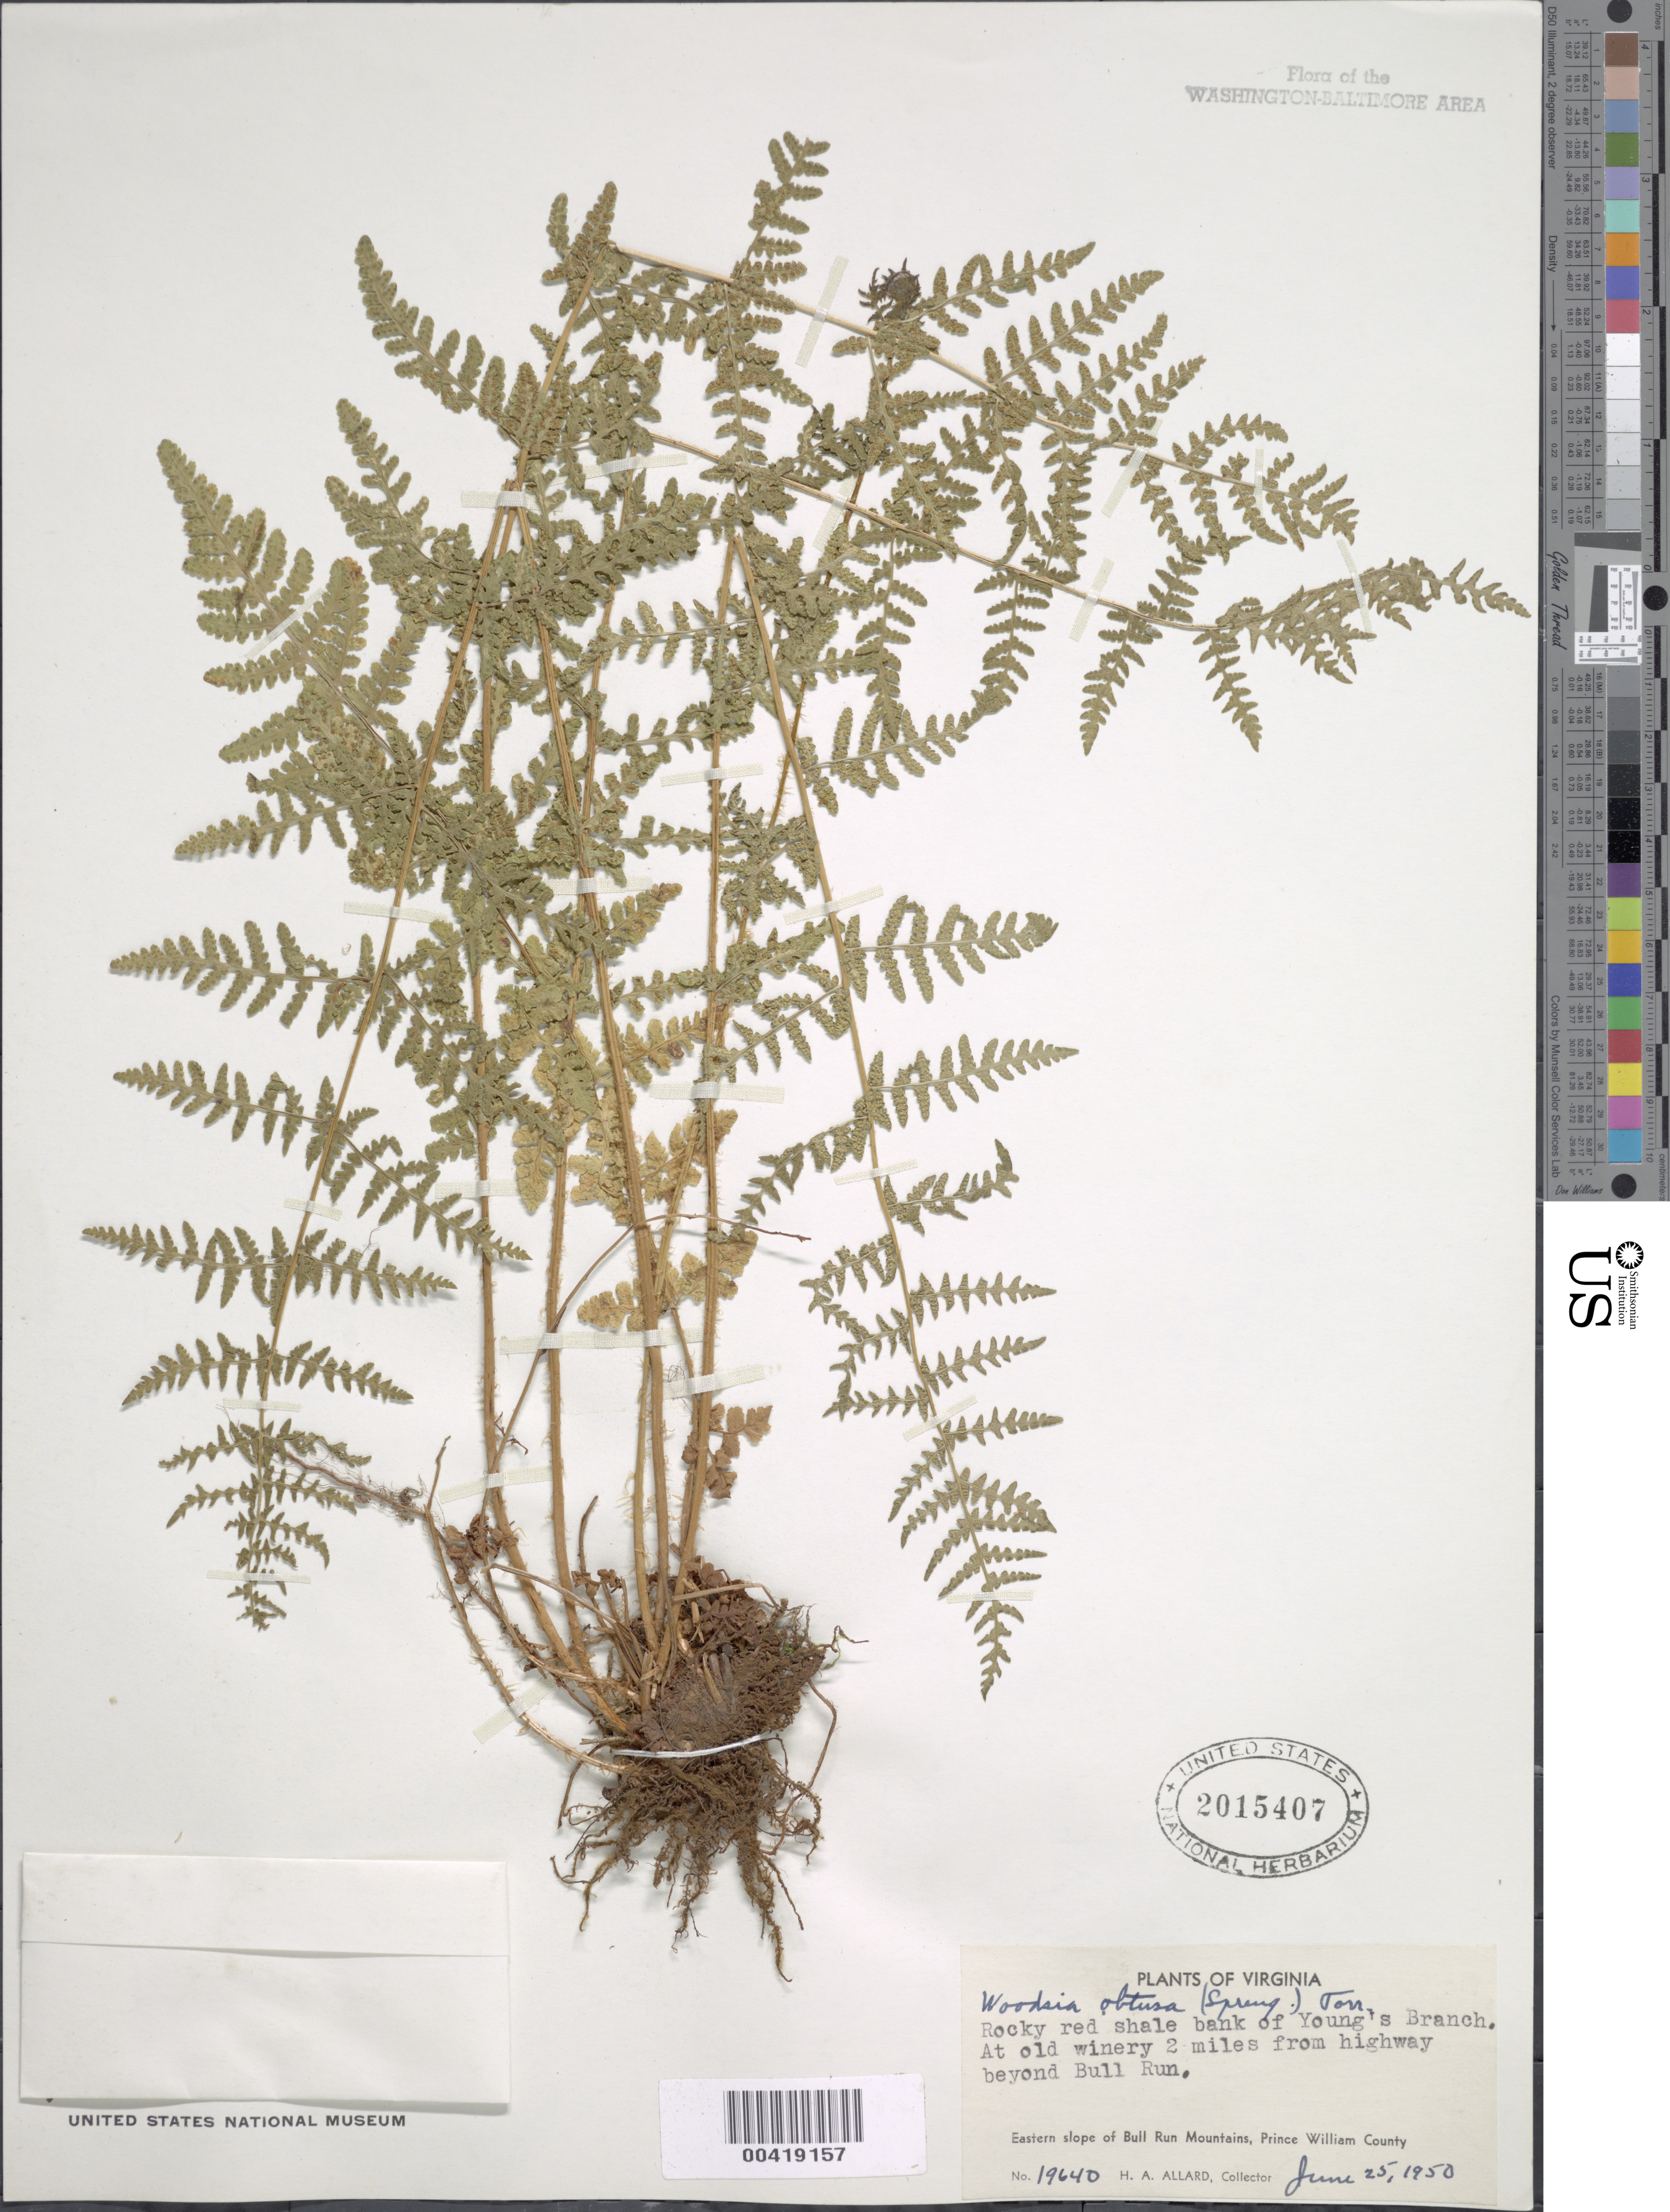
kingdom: Plantae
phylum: Tracheophyta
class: Polypodiopsida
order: Polypodiales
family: Woodsiaceae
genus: Woodsia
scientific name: Woodsia obtusa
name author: (Spreng.) Torr.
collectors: H. A. Allard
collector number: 19640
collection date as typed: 25 Jun 1950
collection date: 1950-06-25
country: United States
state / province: Virginia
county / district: Prince William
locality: Youngs Branch, beyond Bull Run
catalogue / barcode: US 2015407